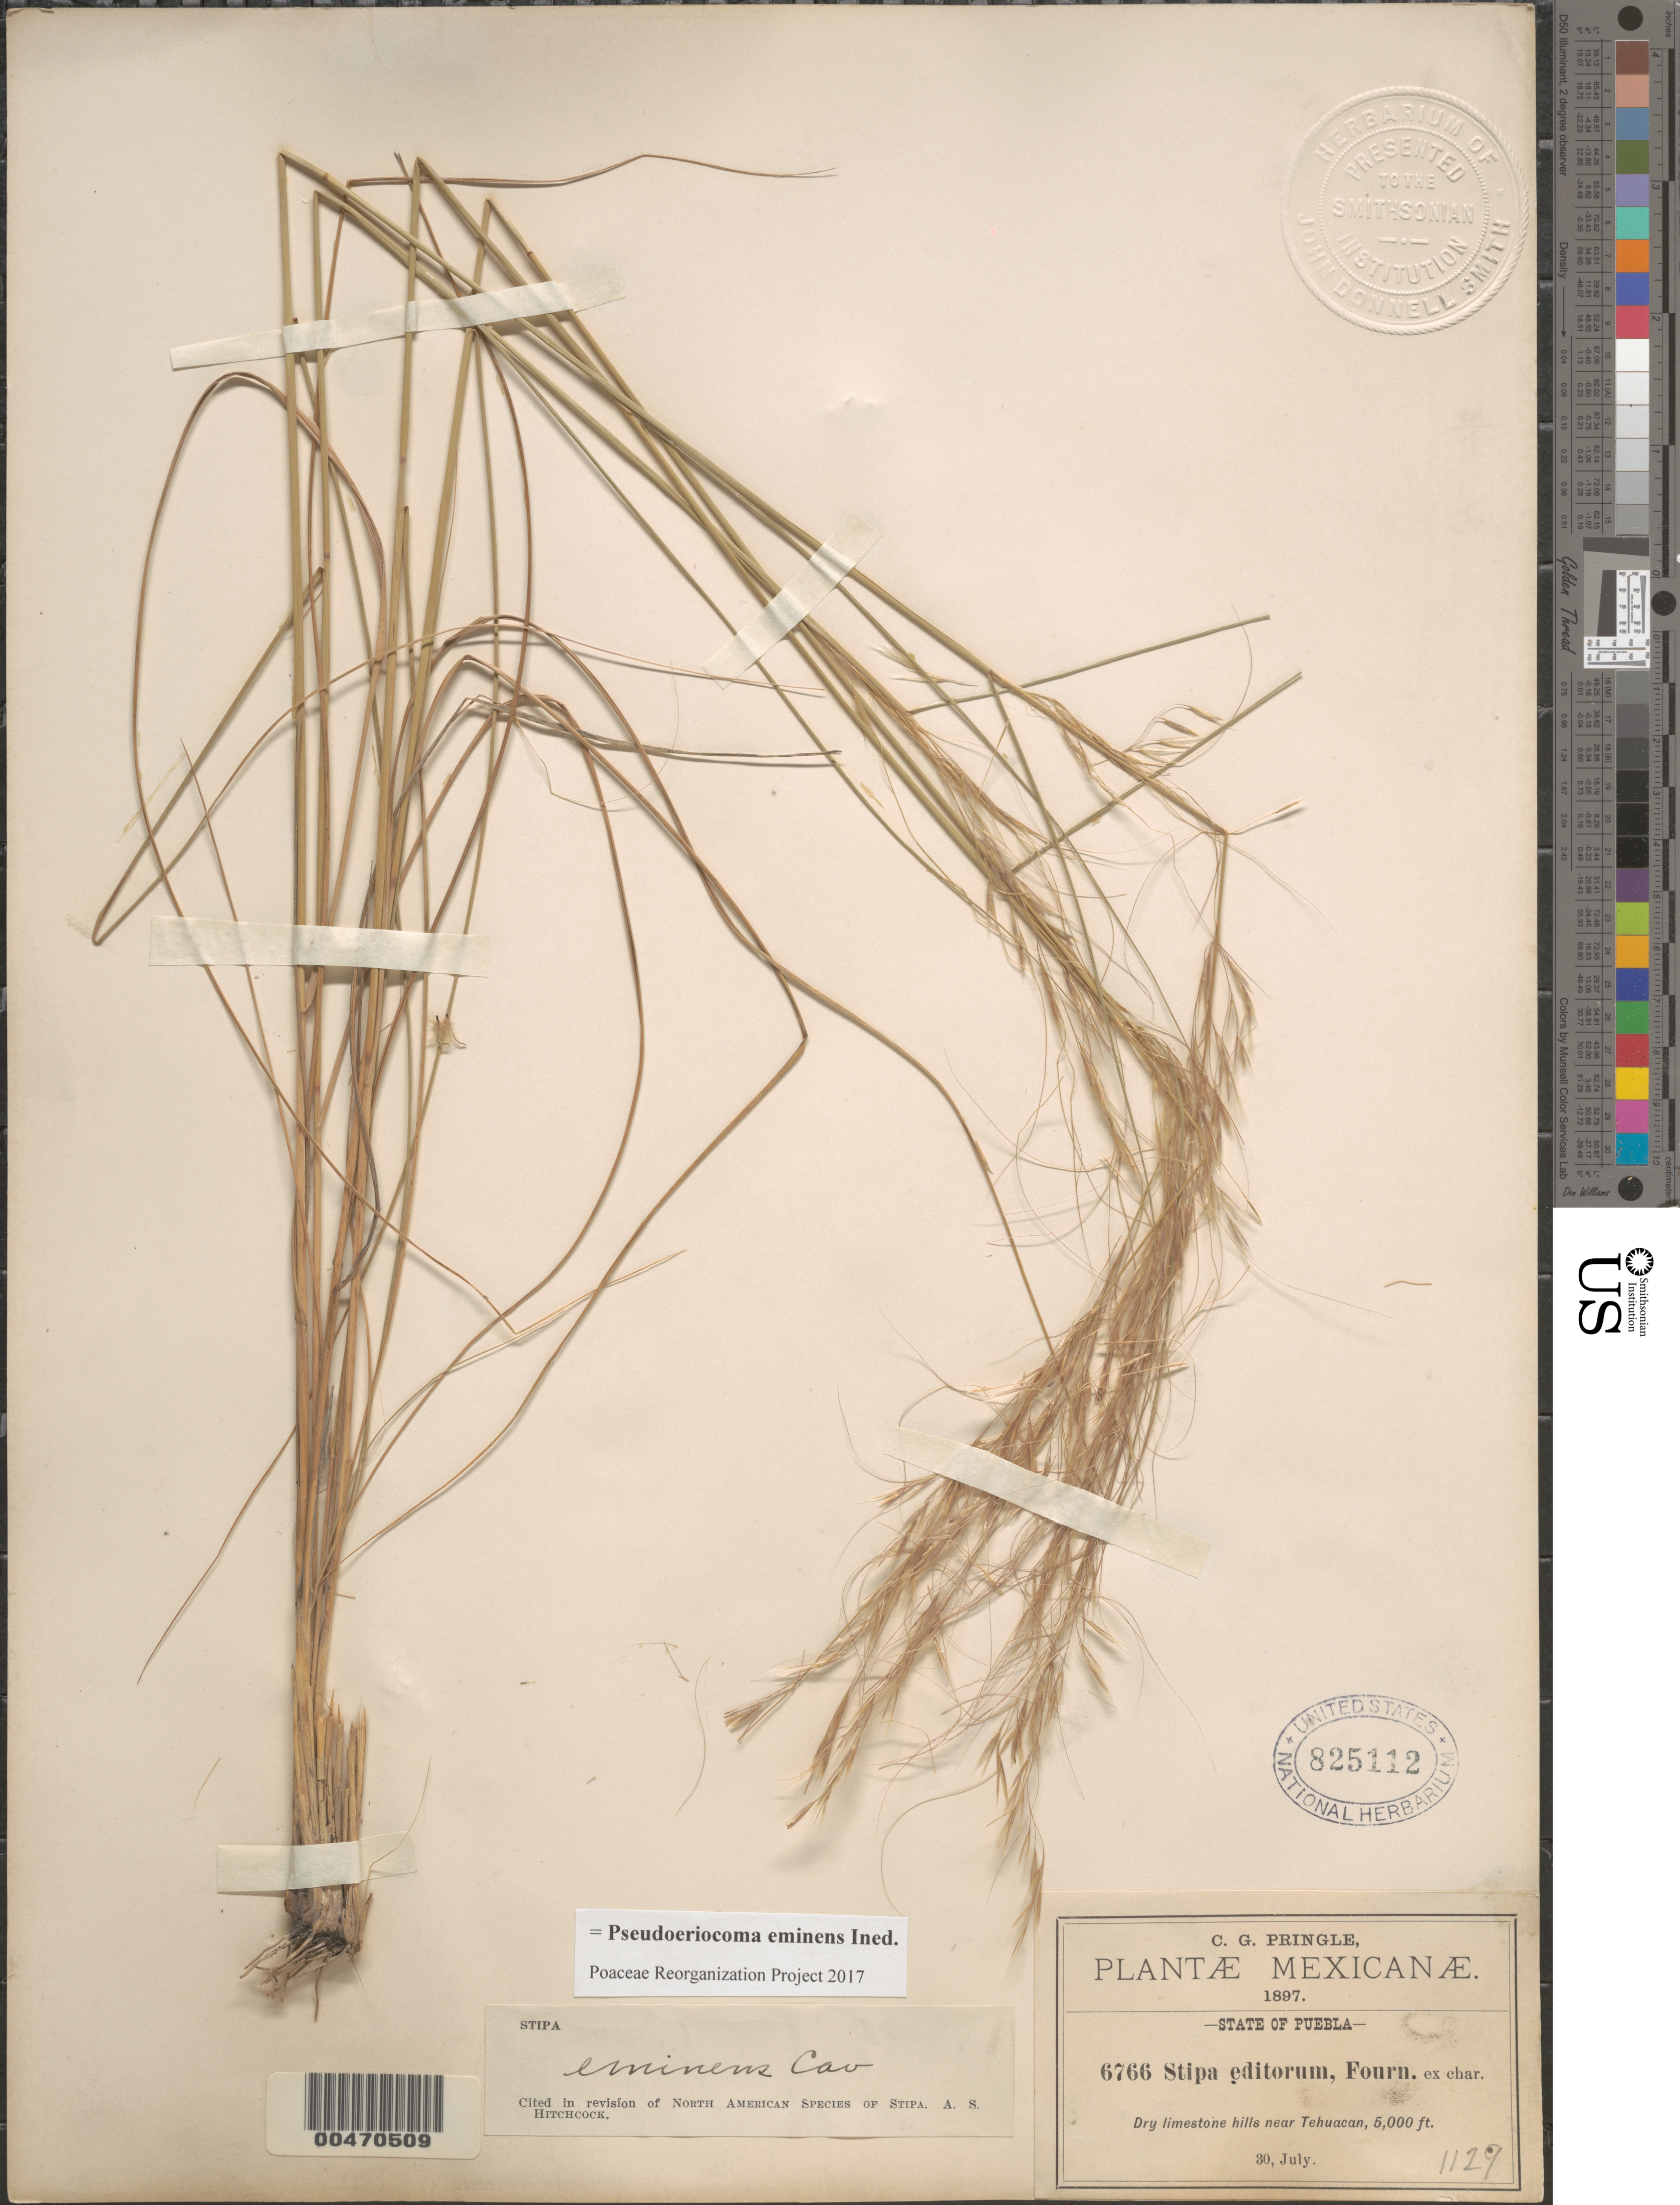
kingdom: Plantae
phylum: Tracheophyta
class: Liliopsida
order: Poales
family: Poaceae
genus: Pseudoeriocoma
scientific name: Pseudoeriocoma eminens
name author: (Cav.) Romasch.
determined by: Poaceae Reorganization Project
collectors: C. G. Pringle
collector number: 6766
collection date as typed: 30 Jul 1897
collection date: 1897-07-30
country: Mexico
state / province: Puebla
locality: Near Tehuacan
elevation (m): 1524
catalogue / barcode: US 825112